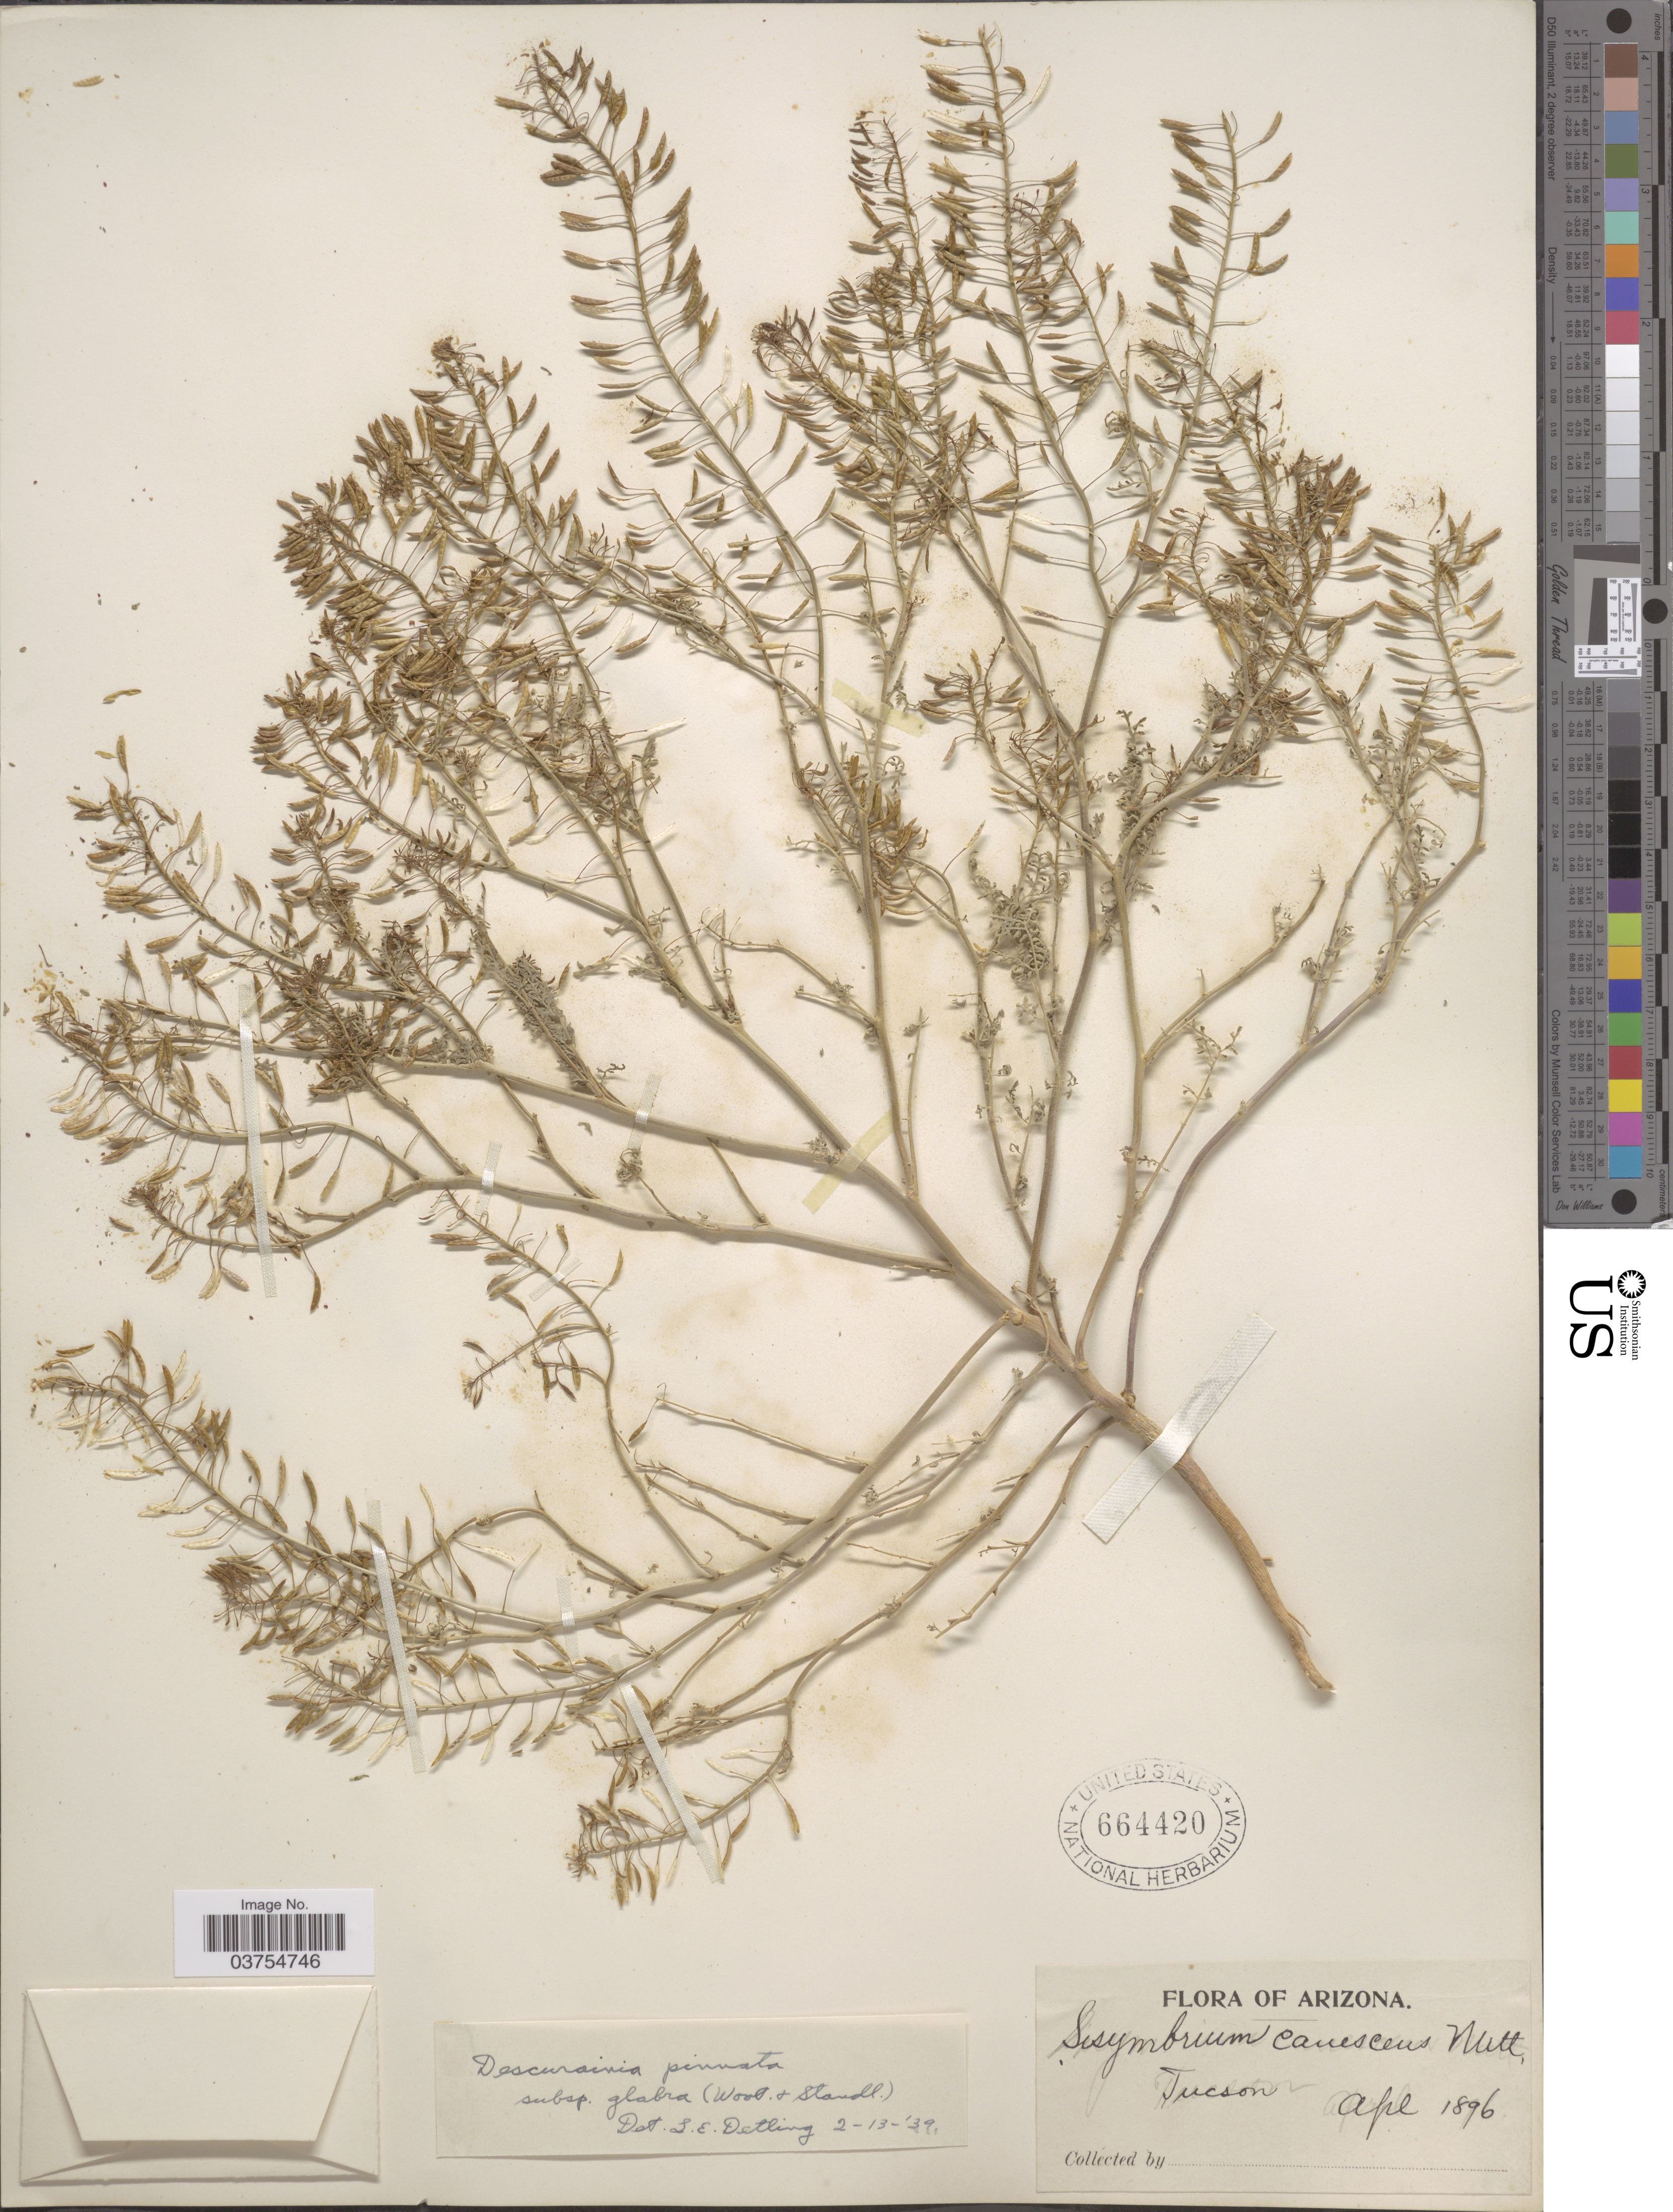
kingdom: Plantae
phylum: Tracheophyta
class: Magnoliopsida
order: Brassicales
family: Brassicaceae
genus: Descurainia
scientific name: Descurainia pinnata subsp. glabra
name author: (Wooton & Standl.) Detling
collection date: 1896-04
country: United States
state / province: Arizona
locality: Tucson.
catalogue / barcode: US 664420